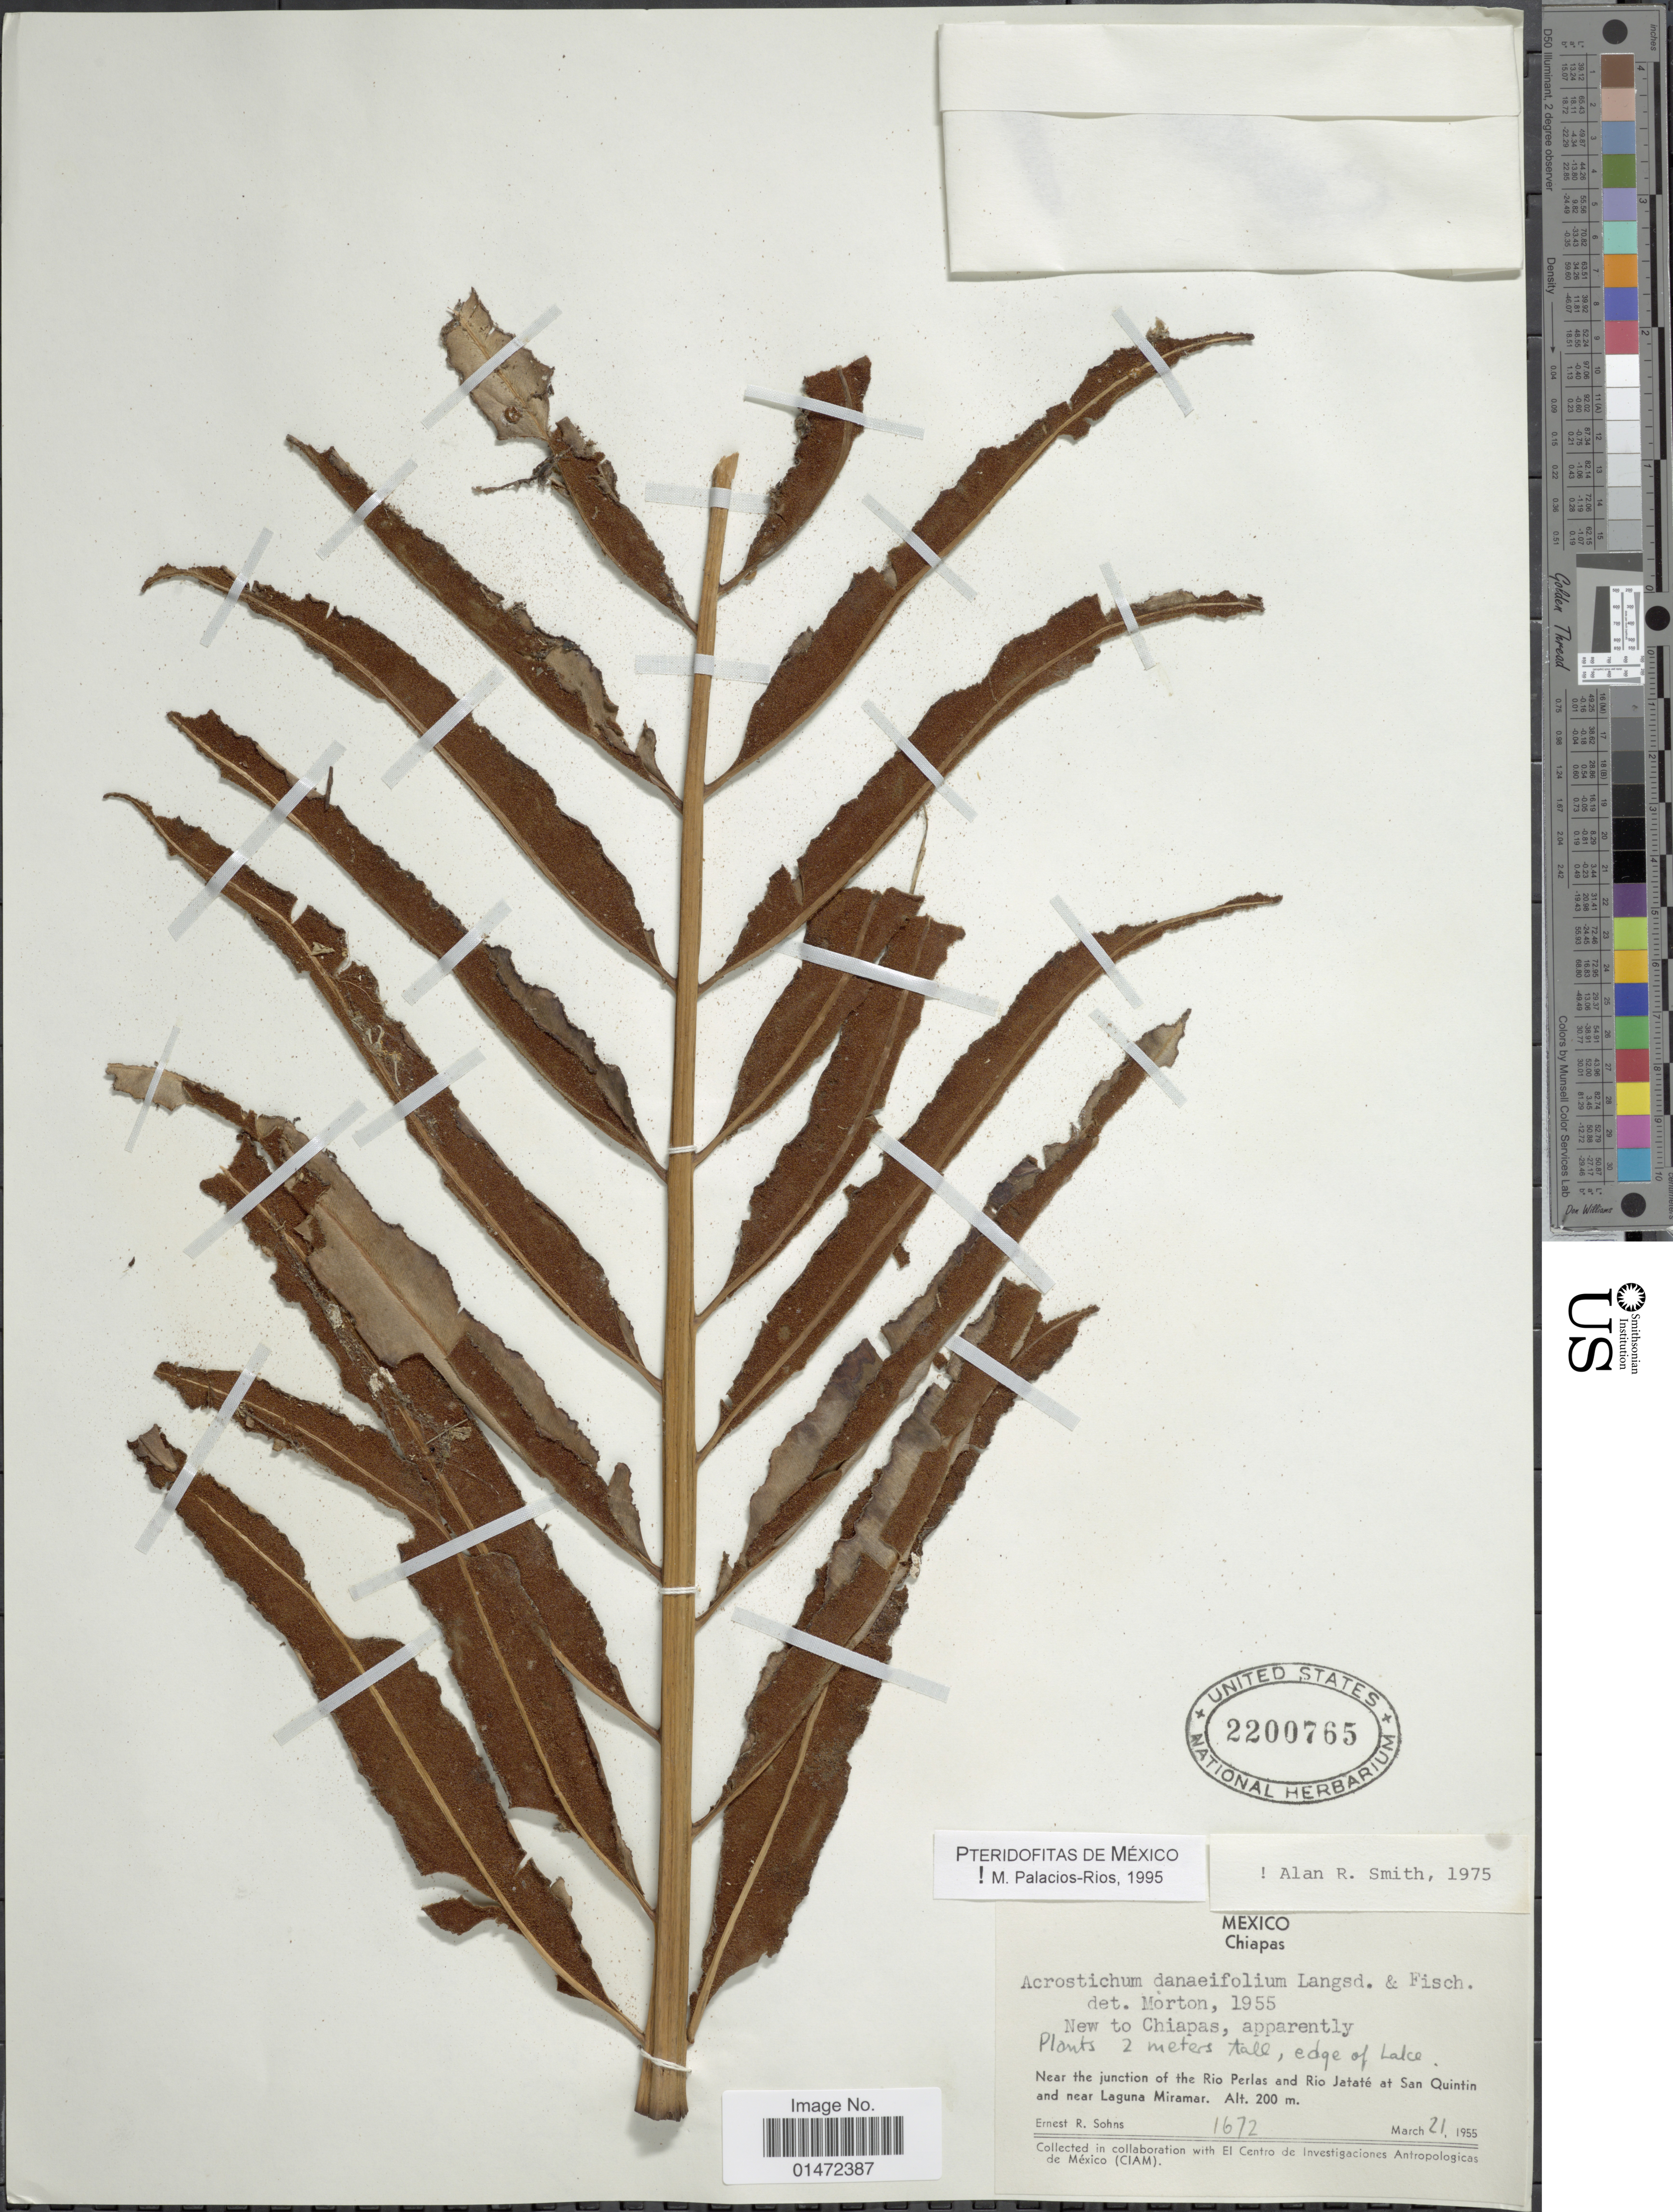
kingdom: Plantae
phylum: Tracheophyta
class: Polypodiopsida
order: Polypodiales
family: Pteridaceae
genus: Acrostichum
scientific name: Acrostichum danaeifolium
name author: Langsd. & Fisch.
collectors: E. R. Sohns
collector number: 1672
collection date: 1955-03-21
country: Mexico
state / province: Chiapas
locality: Near the junction of the Rio Perlas and Rio Jataté at San Quintin and near Laguna Miramar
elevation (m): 200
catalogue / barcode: US 2200765